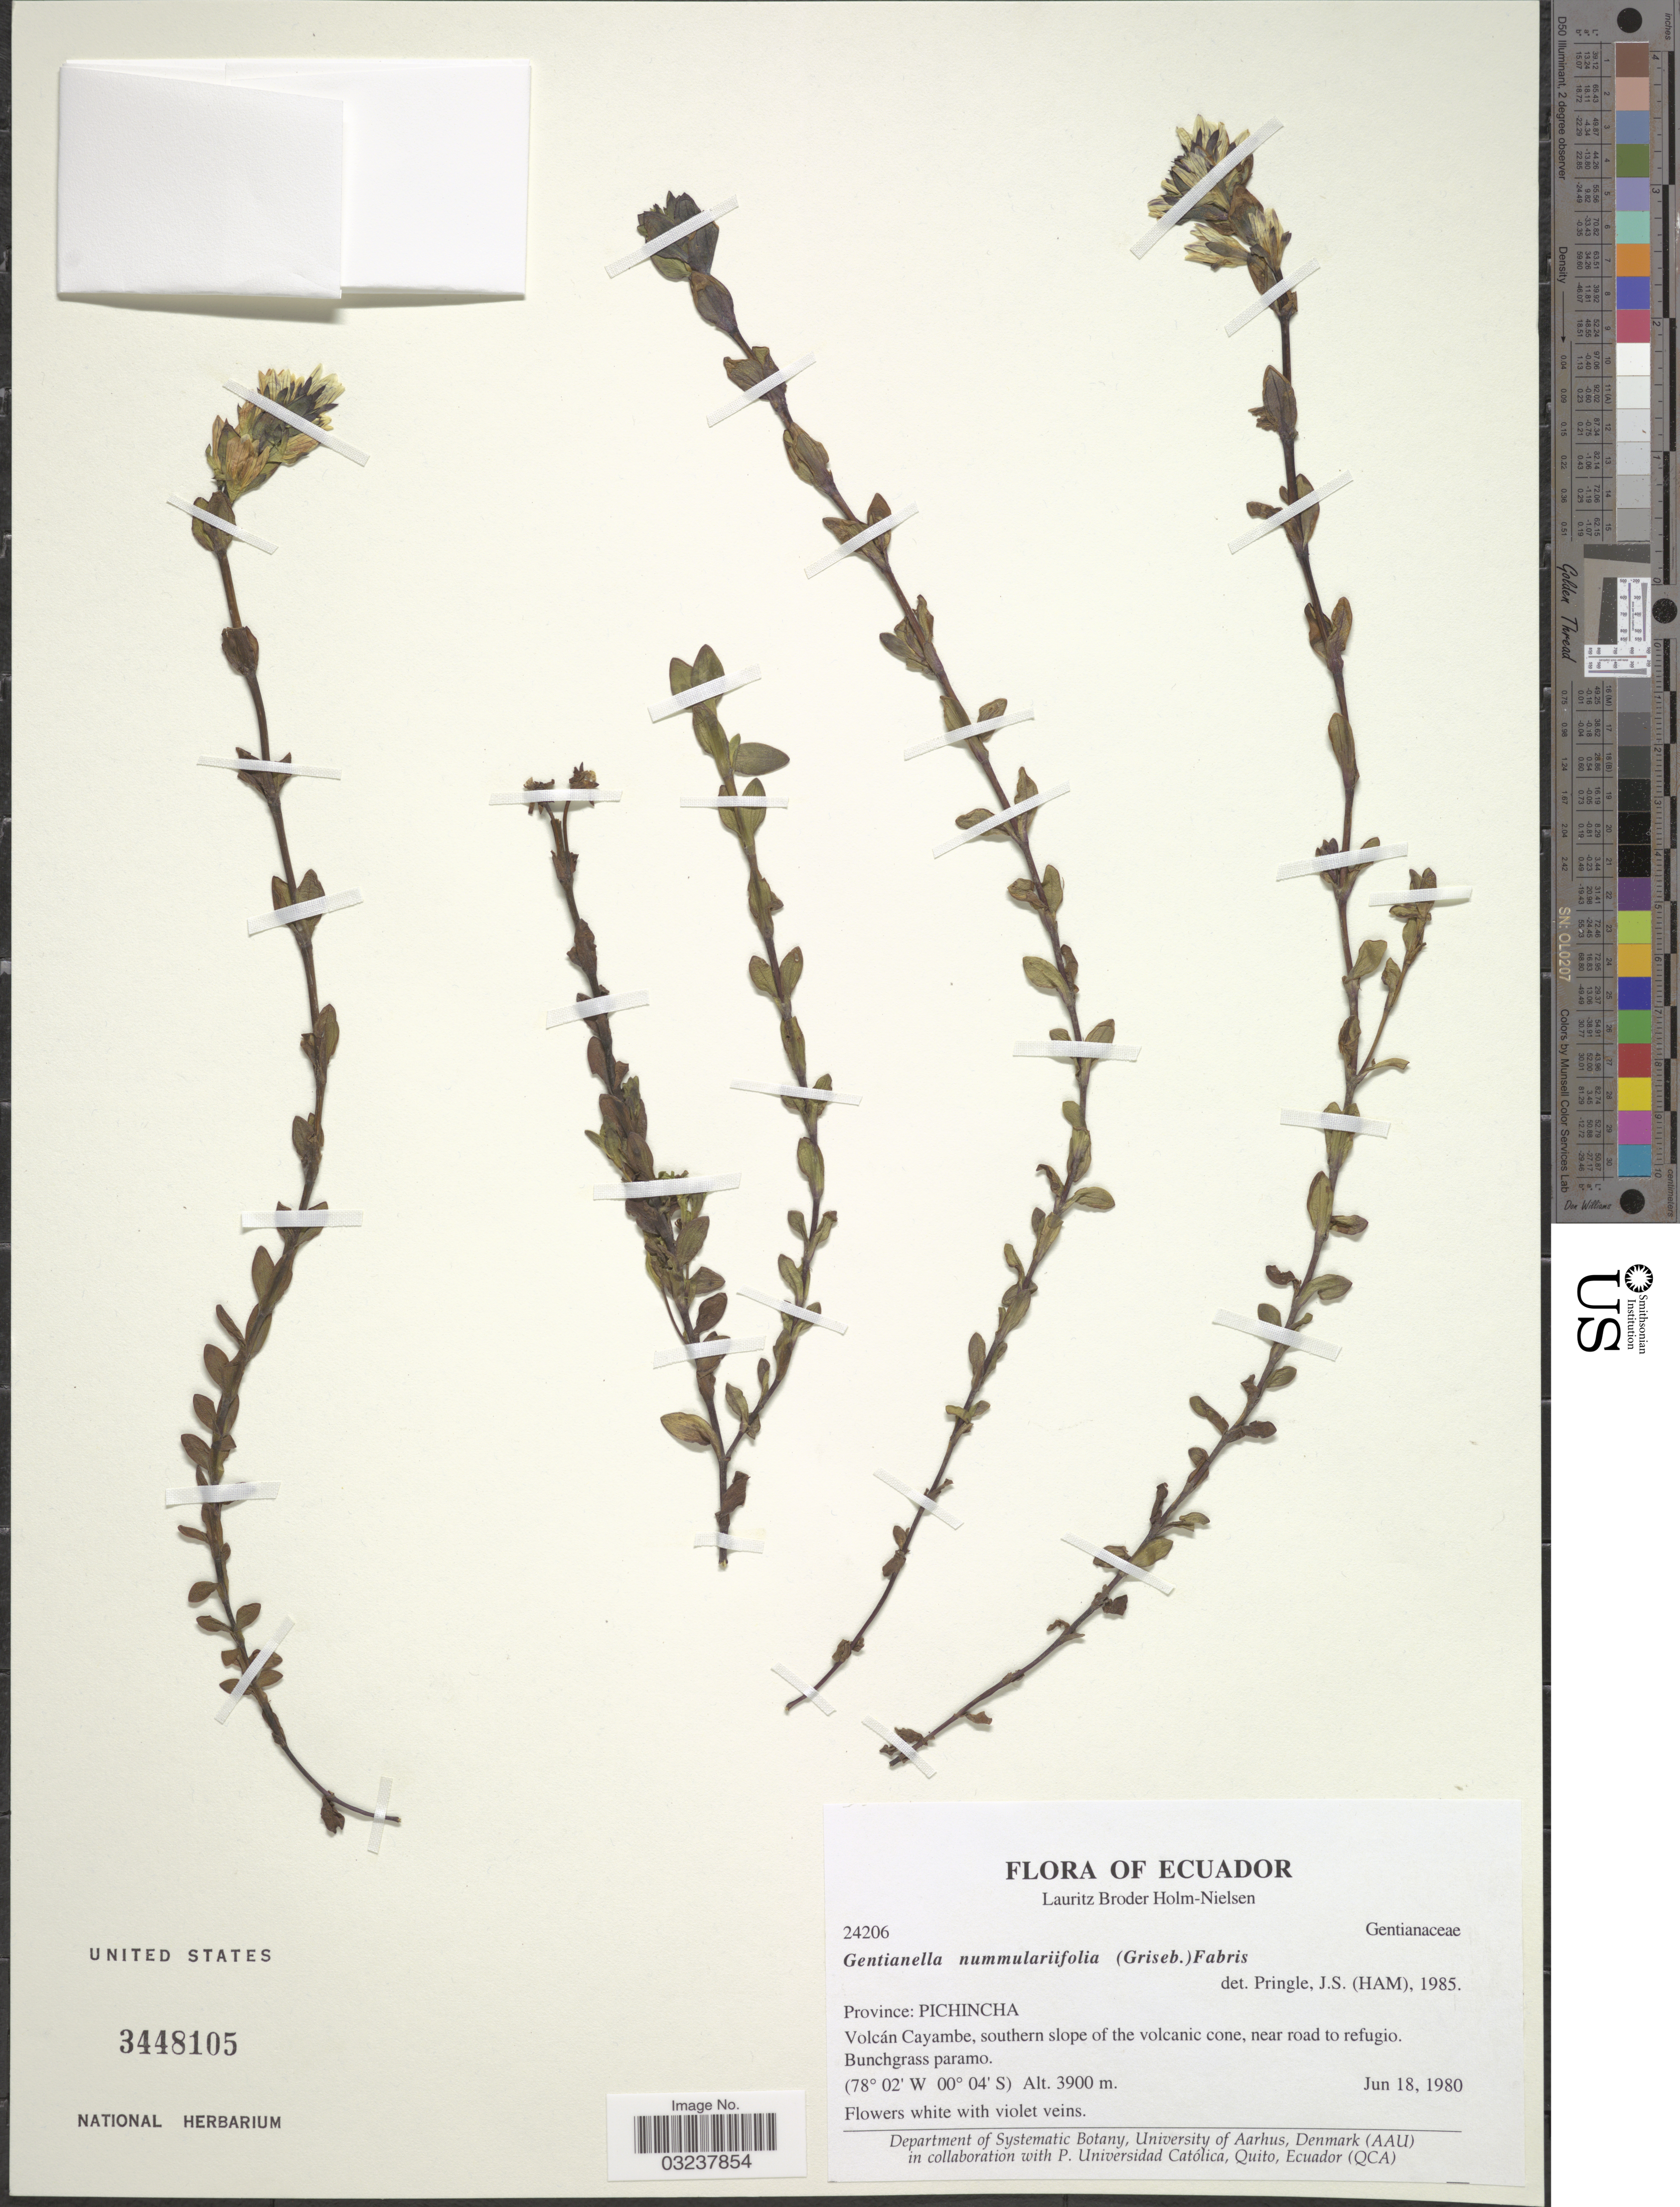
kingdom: Plantae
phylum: Tracheophyta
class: Magnoliopsida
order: Gentianales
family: Gentianaceae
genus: Gentianella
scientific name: Gentianella nummularifolia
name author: (Griseb.) Fabris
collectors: L. B. Holm-Nielsen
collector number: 24206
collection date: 1980-06-18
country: Ecuador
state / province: Pichincha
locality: Volcán Cayambe, southern slope of the vulcanic cone, near road to refugio.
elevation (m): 3900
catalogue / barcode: US 3448105